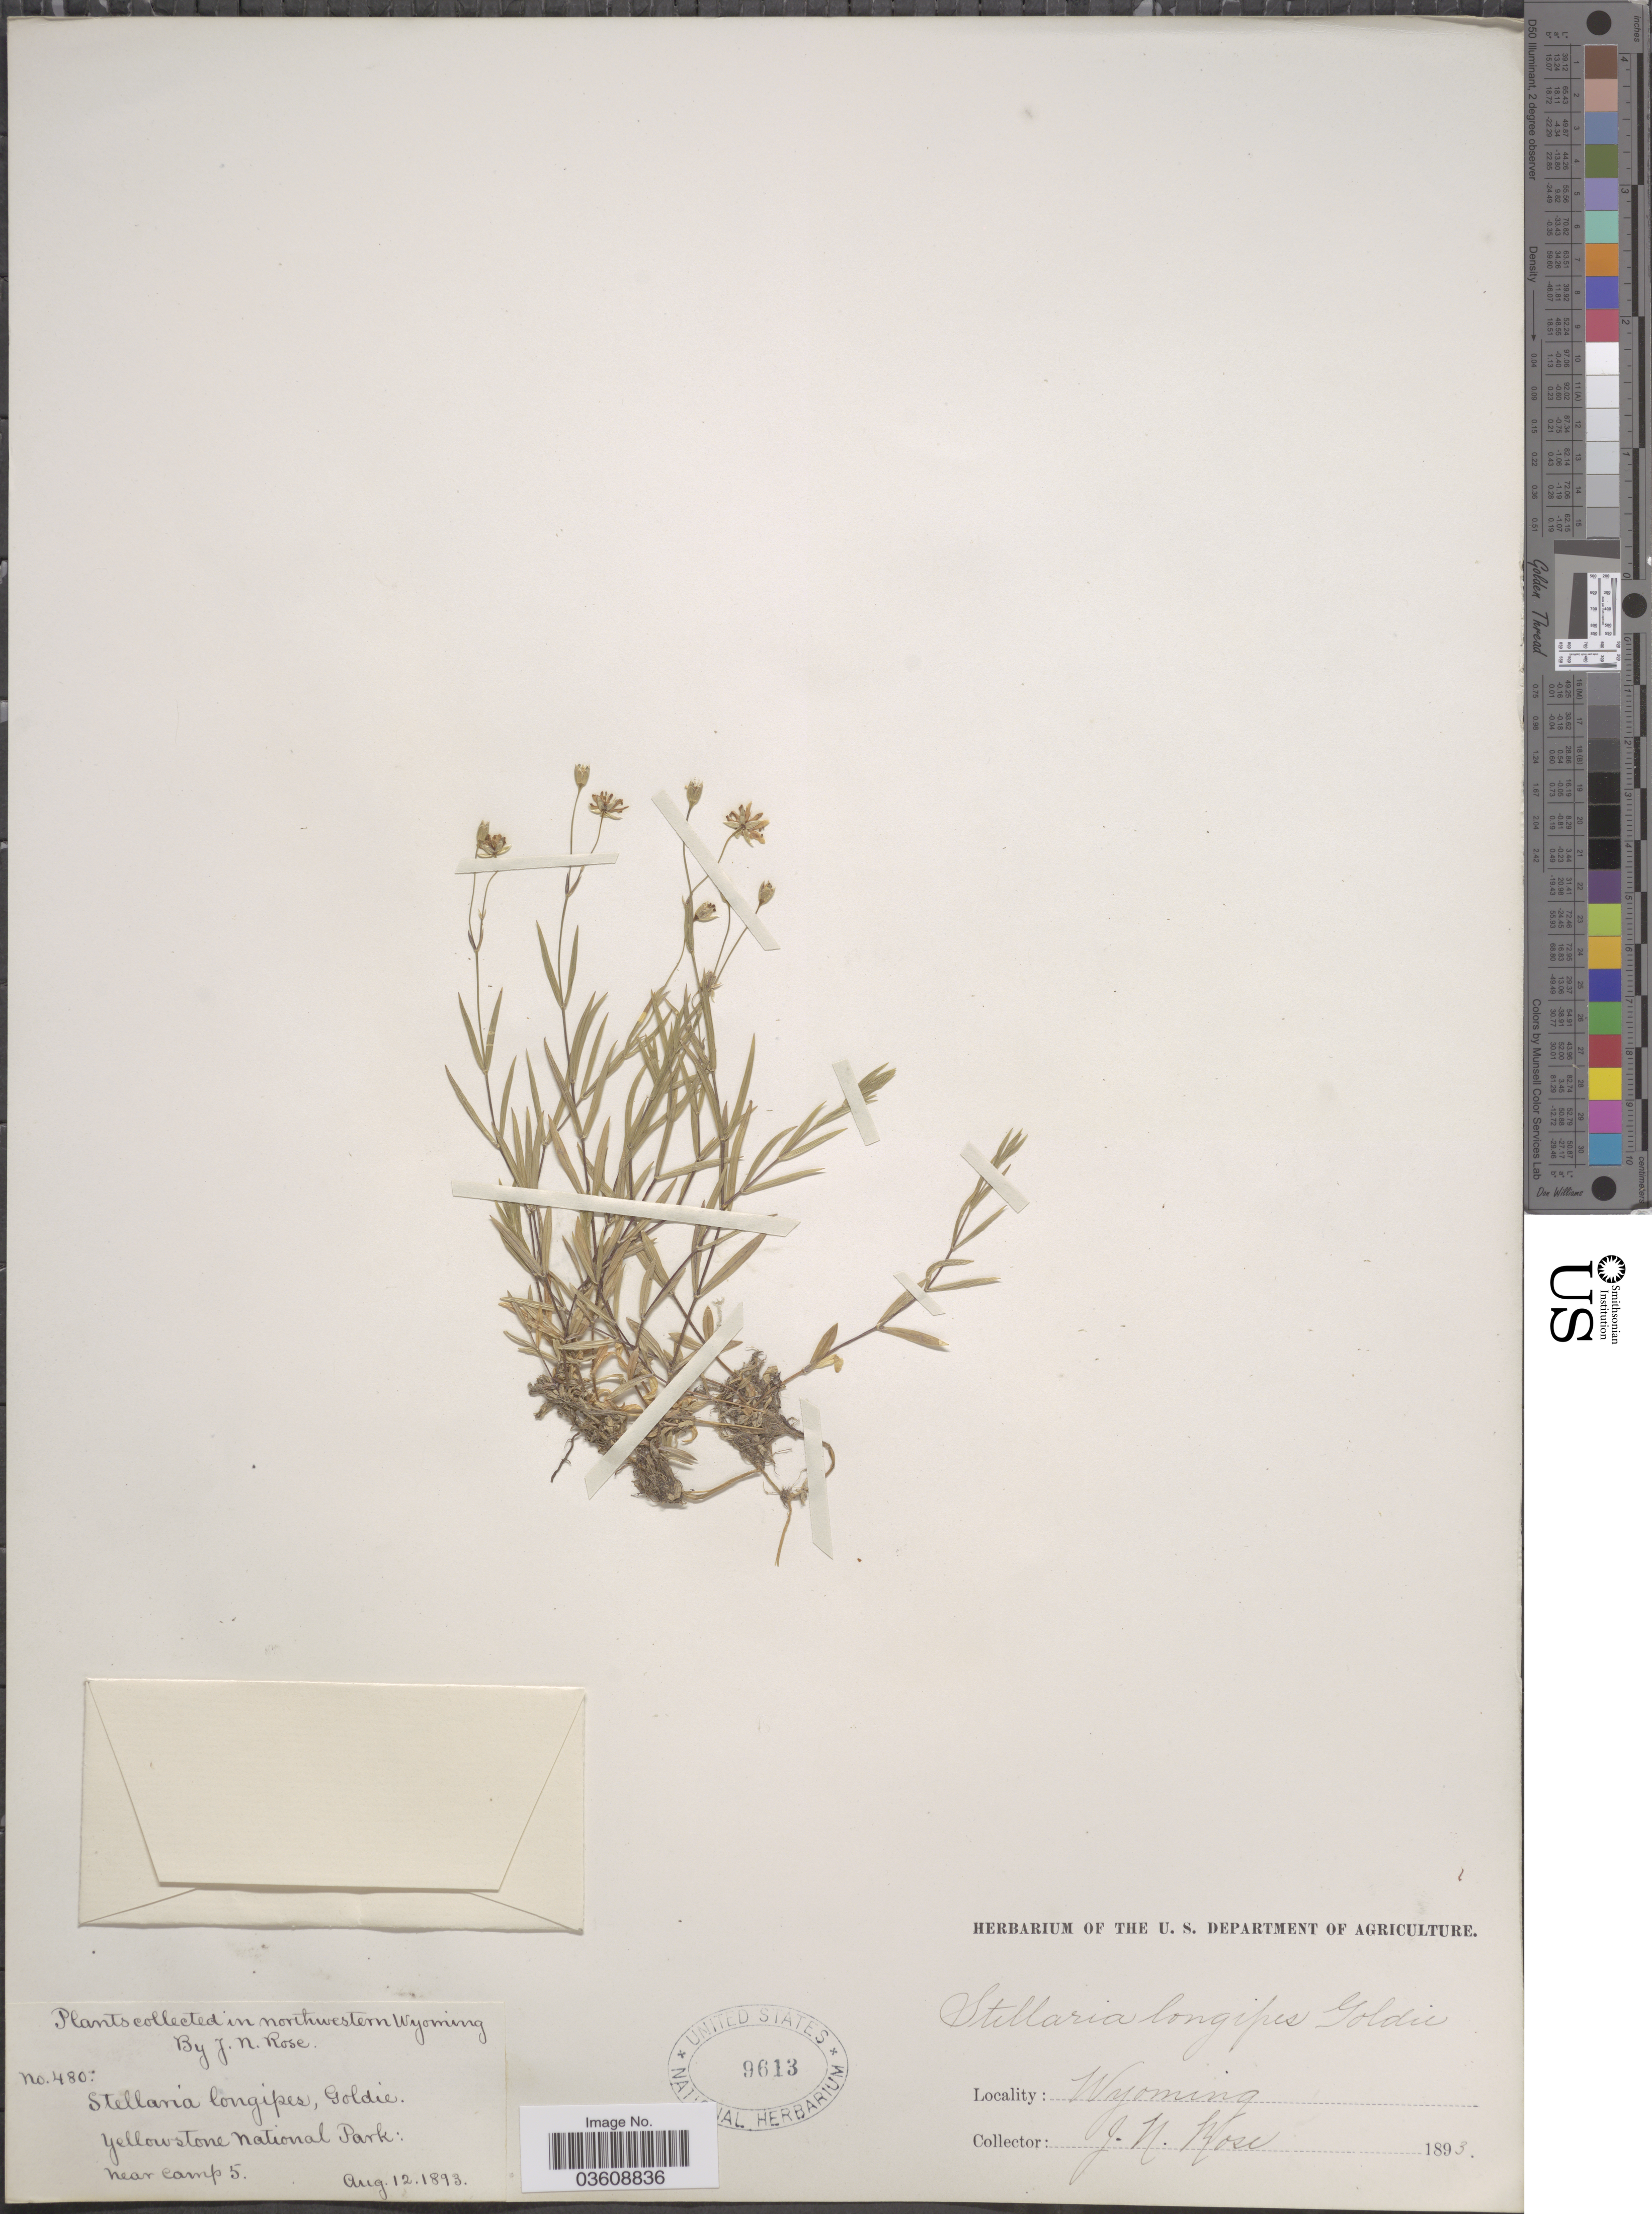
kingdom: Plantae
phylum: Tracheophyta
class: Magnoliopsida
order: Caryophyllales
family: Caryophyllaceae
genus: Stellaria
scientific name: Stellaria longipes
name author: Goldie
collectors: J. N. Rose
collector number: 480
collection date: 1893-08-12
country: United States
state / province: Wyoming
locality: Northwestern Wyoming. Yellowstone National Park: near camp 5.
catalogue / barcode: US 9613